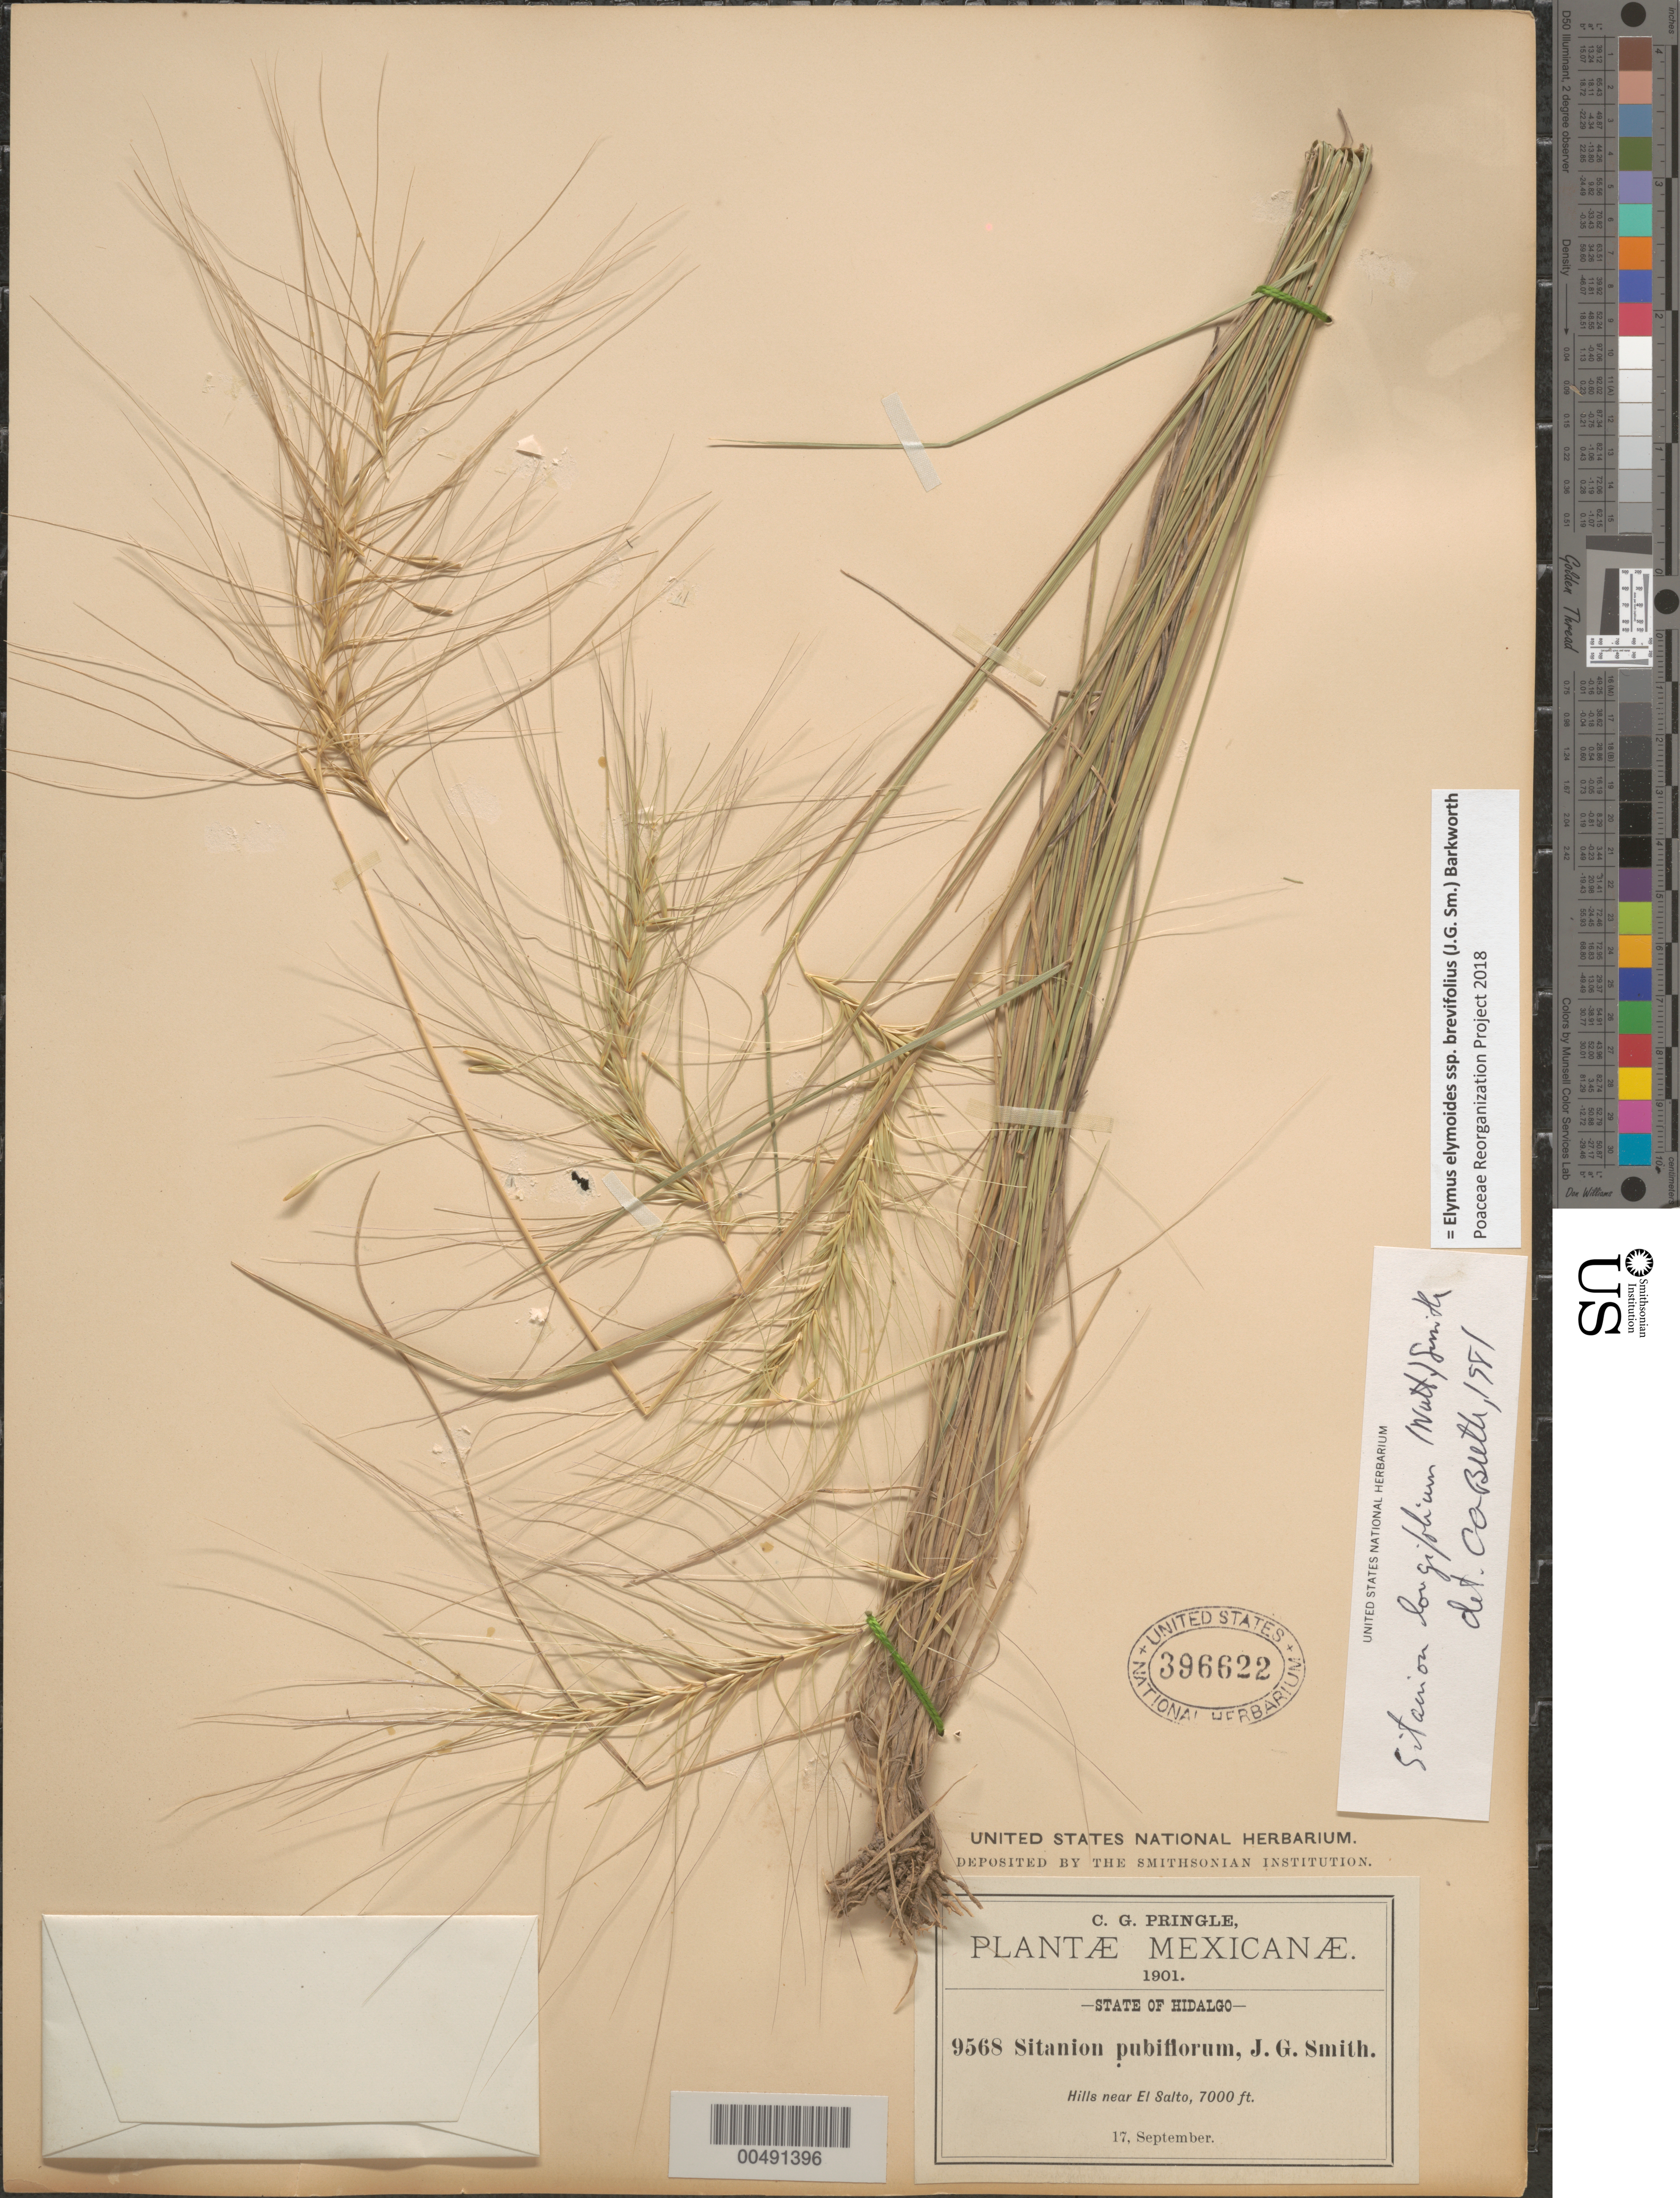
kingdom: Plantae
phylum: Tracheophyta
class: Liliopsida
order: Poales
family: Poaceae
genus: Elymus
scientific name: Elymus elymoides subsp. brevifolius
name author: (J.G. Sm.) Barkworth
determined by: Poaceae Reorganization Project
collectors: C. G. Pringle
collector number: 9568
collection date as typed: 17 Sep 1901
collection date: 1901-09-17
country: Mexico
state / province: Hidalgo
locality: Near El Salto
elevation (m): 2134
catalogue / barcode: US 396622